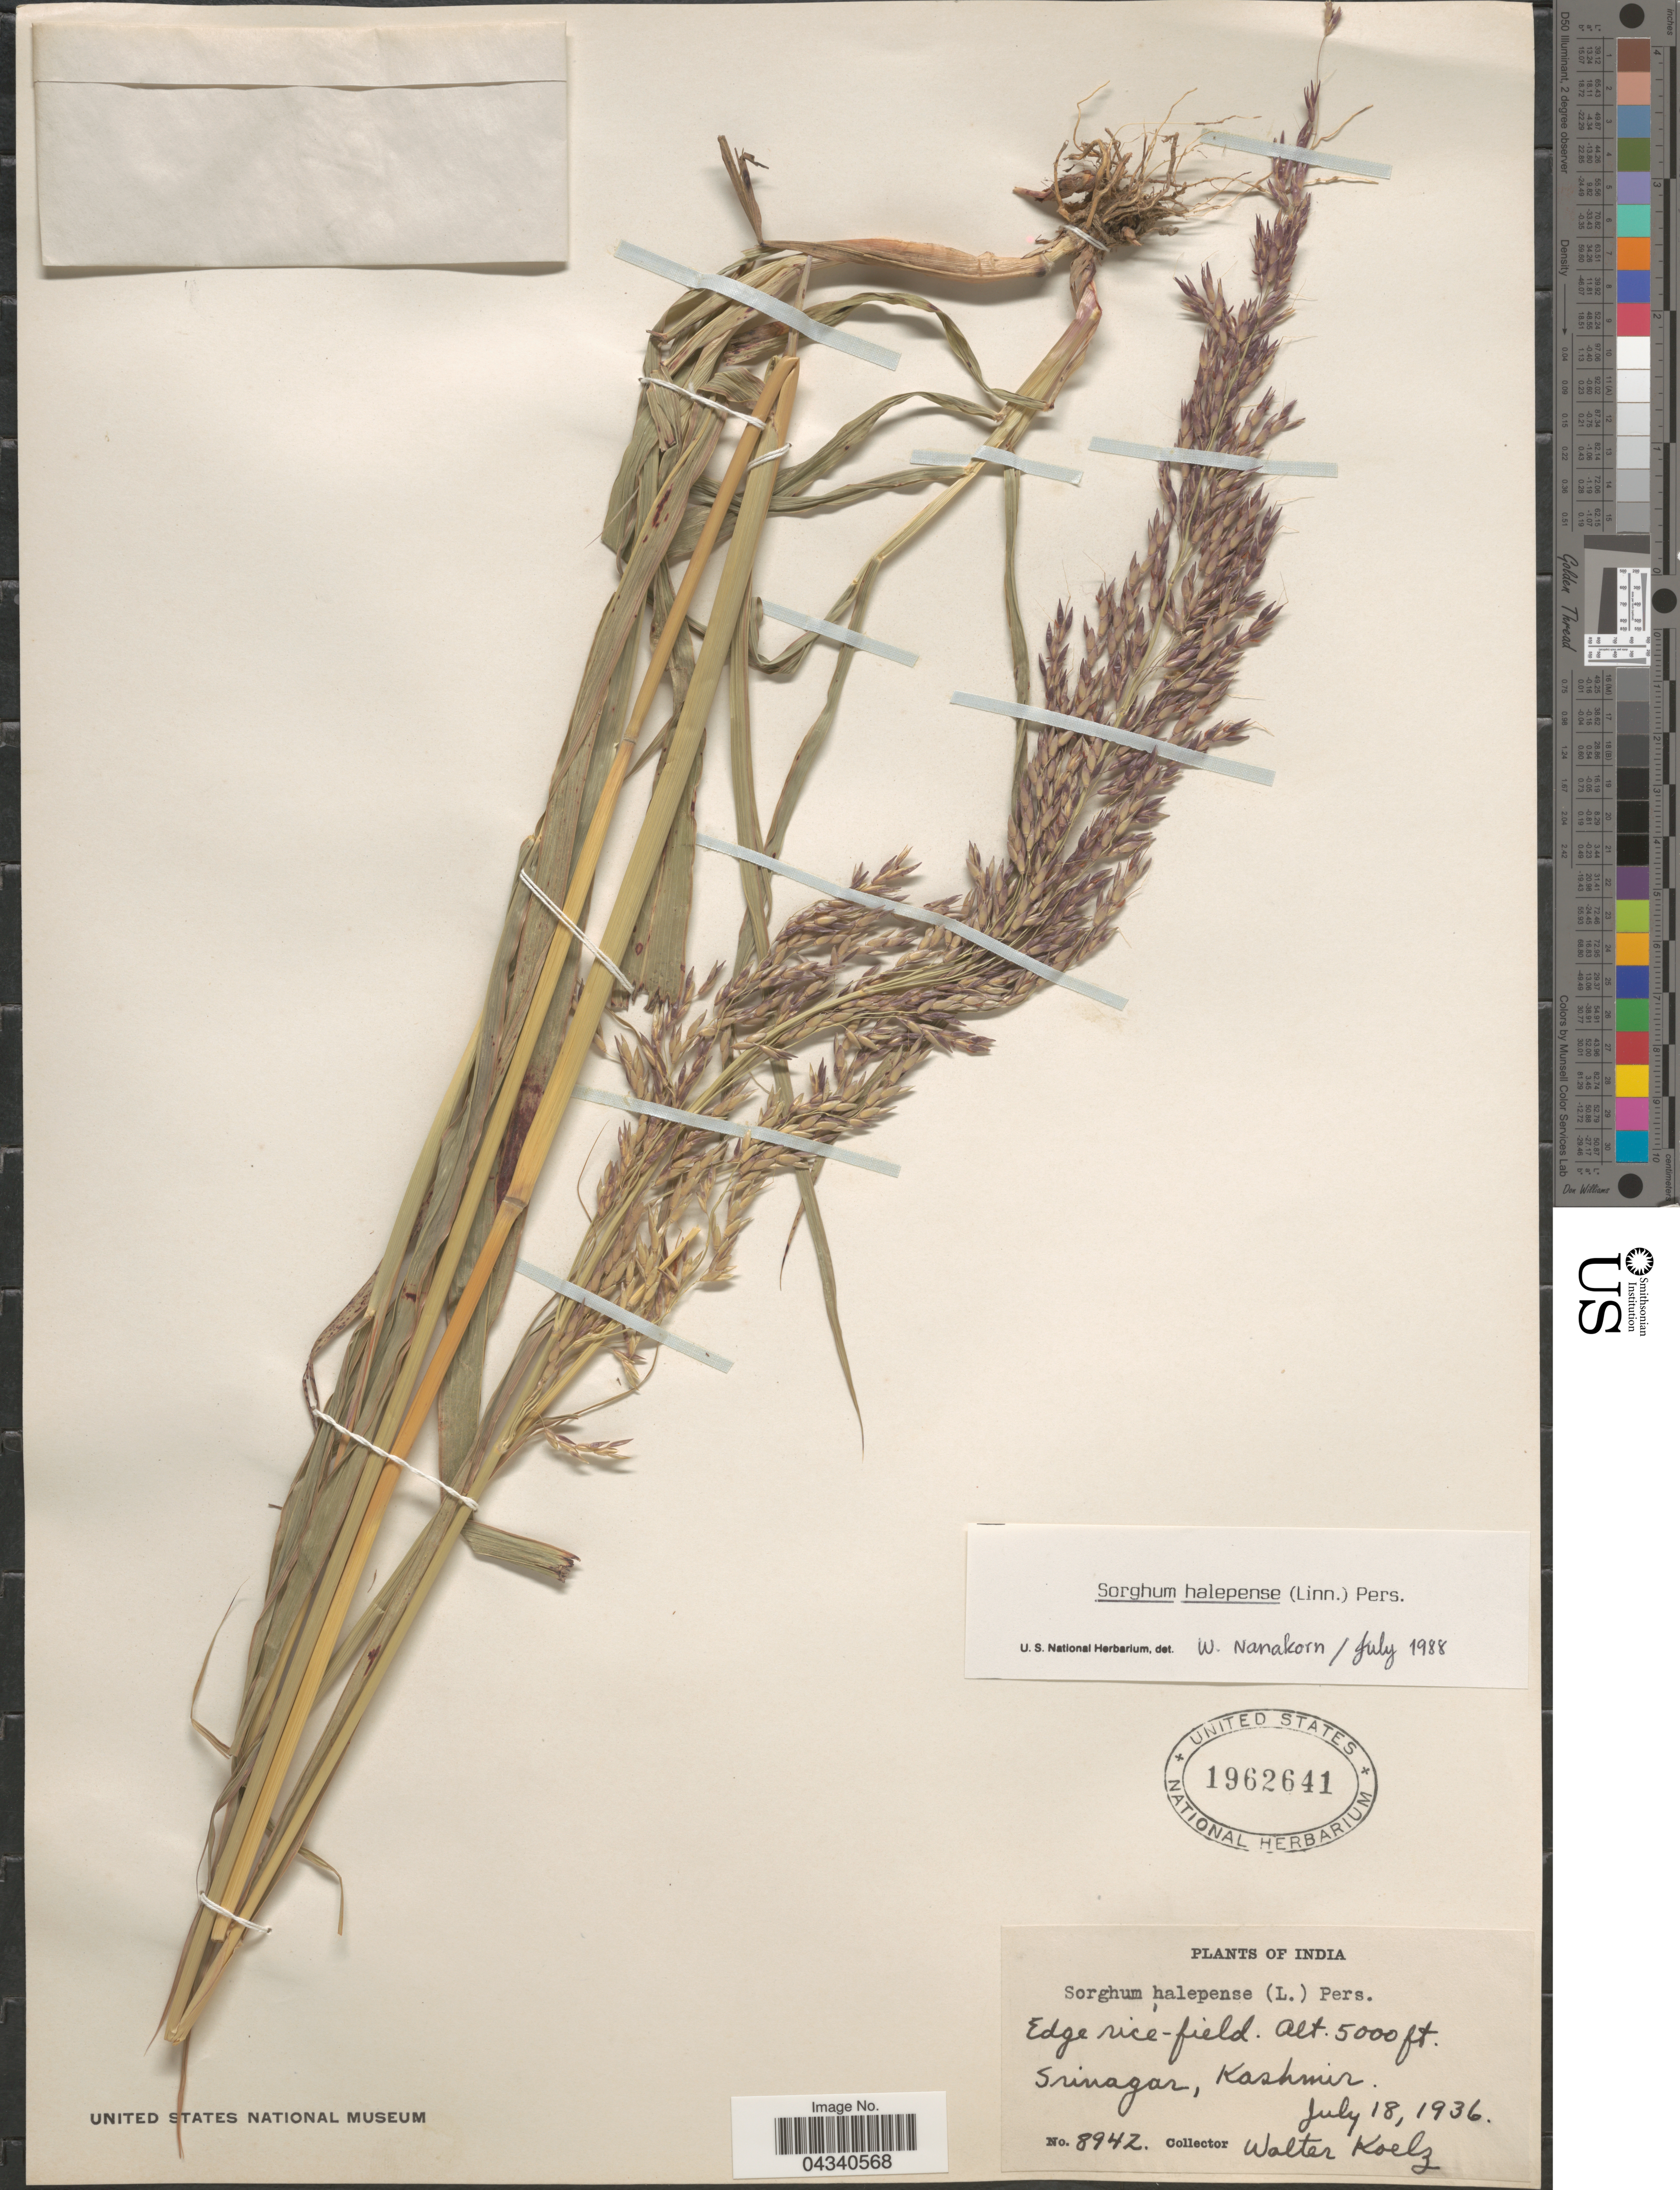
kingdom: Plantae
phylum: Tracheophyta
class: Liliopsida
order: Poales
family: Poaceae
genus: Sorghum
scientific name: Sorghum halepense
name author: (L.) Pers.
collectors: W. N. Koelz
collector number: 8942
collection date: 1936-07-18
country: India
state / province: Jammu and Kashmir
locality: Srinagar, Kashmir.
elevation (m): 1524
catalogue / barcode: US 1962641